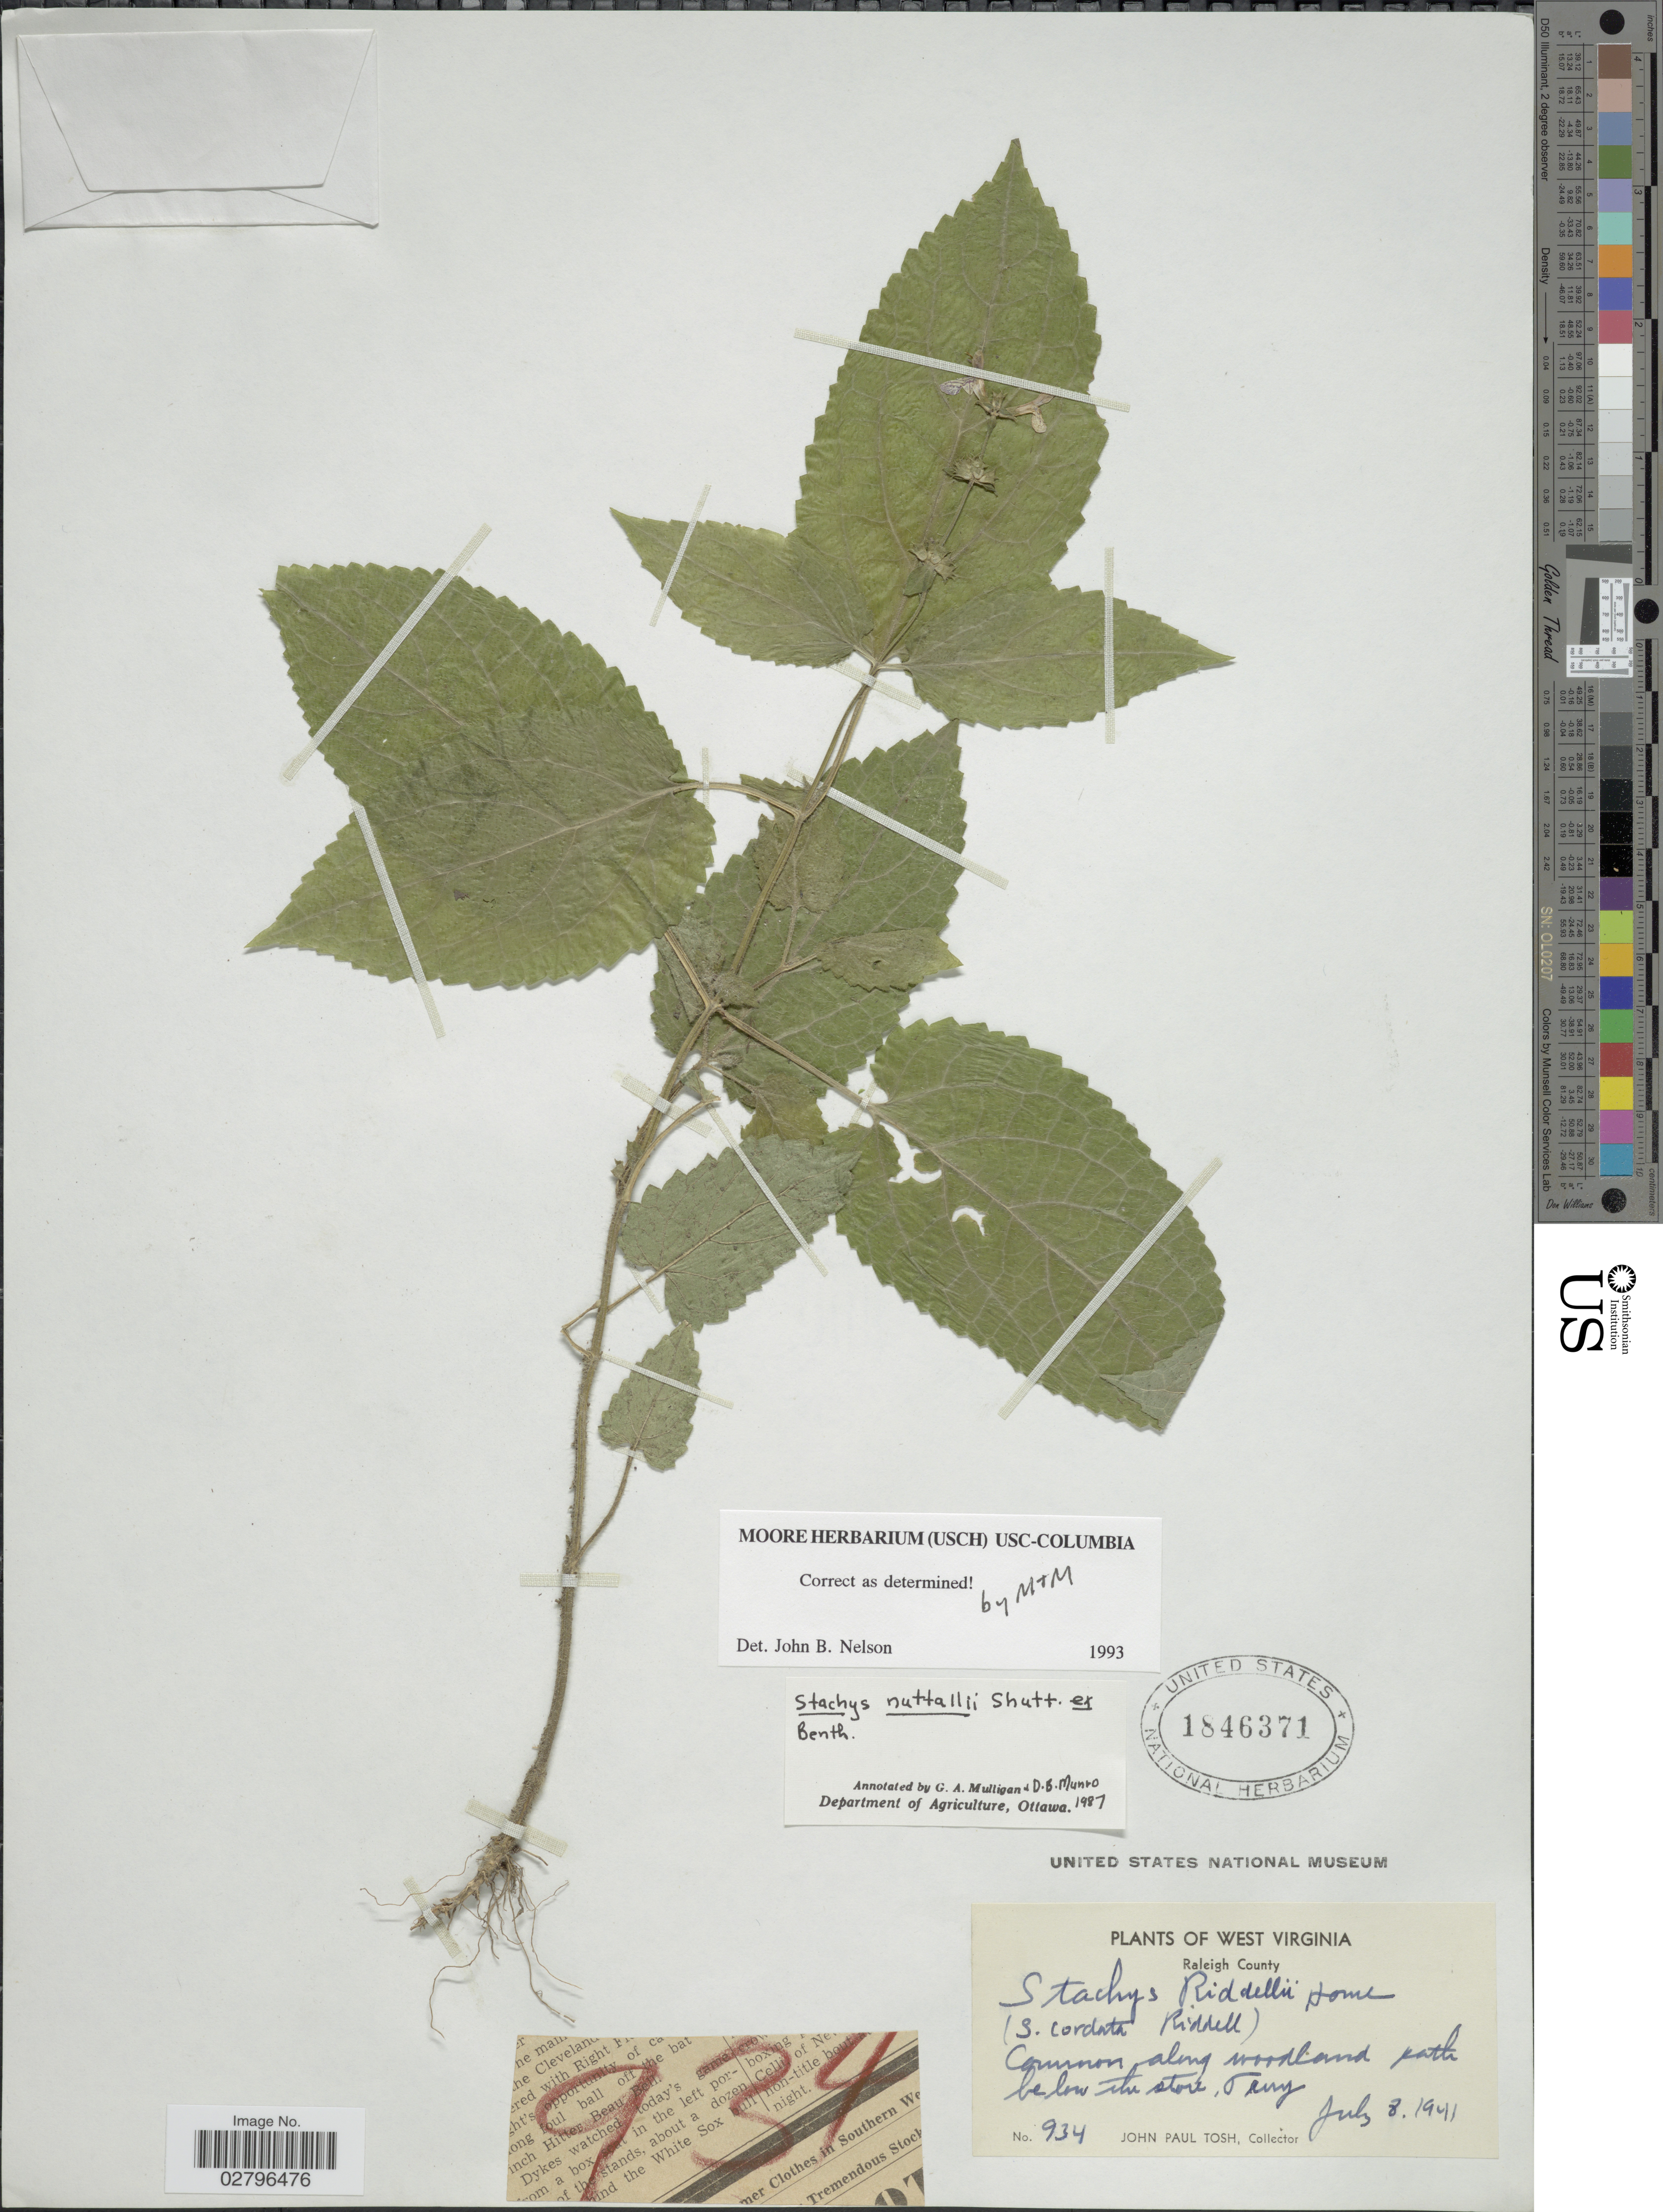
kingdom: Plantae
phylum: Tracheophyta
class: Magnoliopsida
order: Lamiales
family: Lamiaceae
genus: Stachys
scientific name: Stachys nuttallii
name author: Shuttlew. ex Benth.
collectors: J. Tosh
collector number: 934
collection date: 1941-07-08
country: United States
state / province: West Virginia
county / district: Raleigh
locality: Raleigh County. Common along woodland path below the store, Terry.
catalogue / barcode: US 1846371